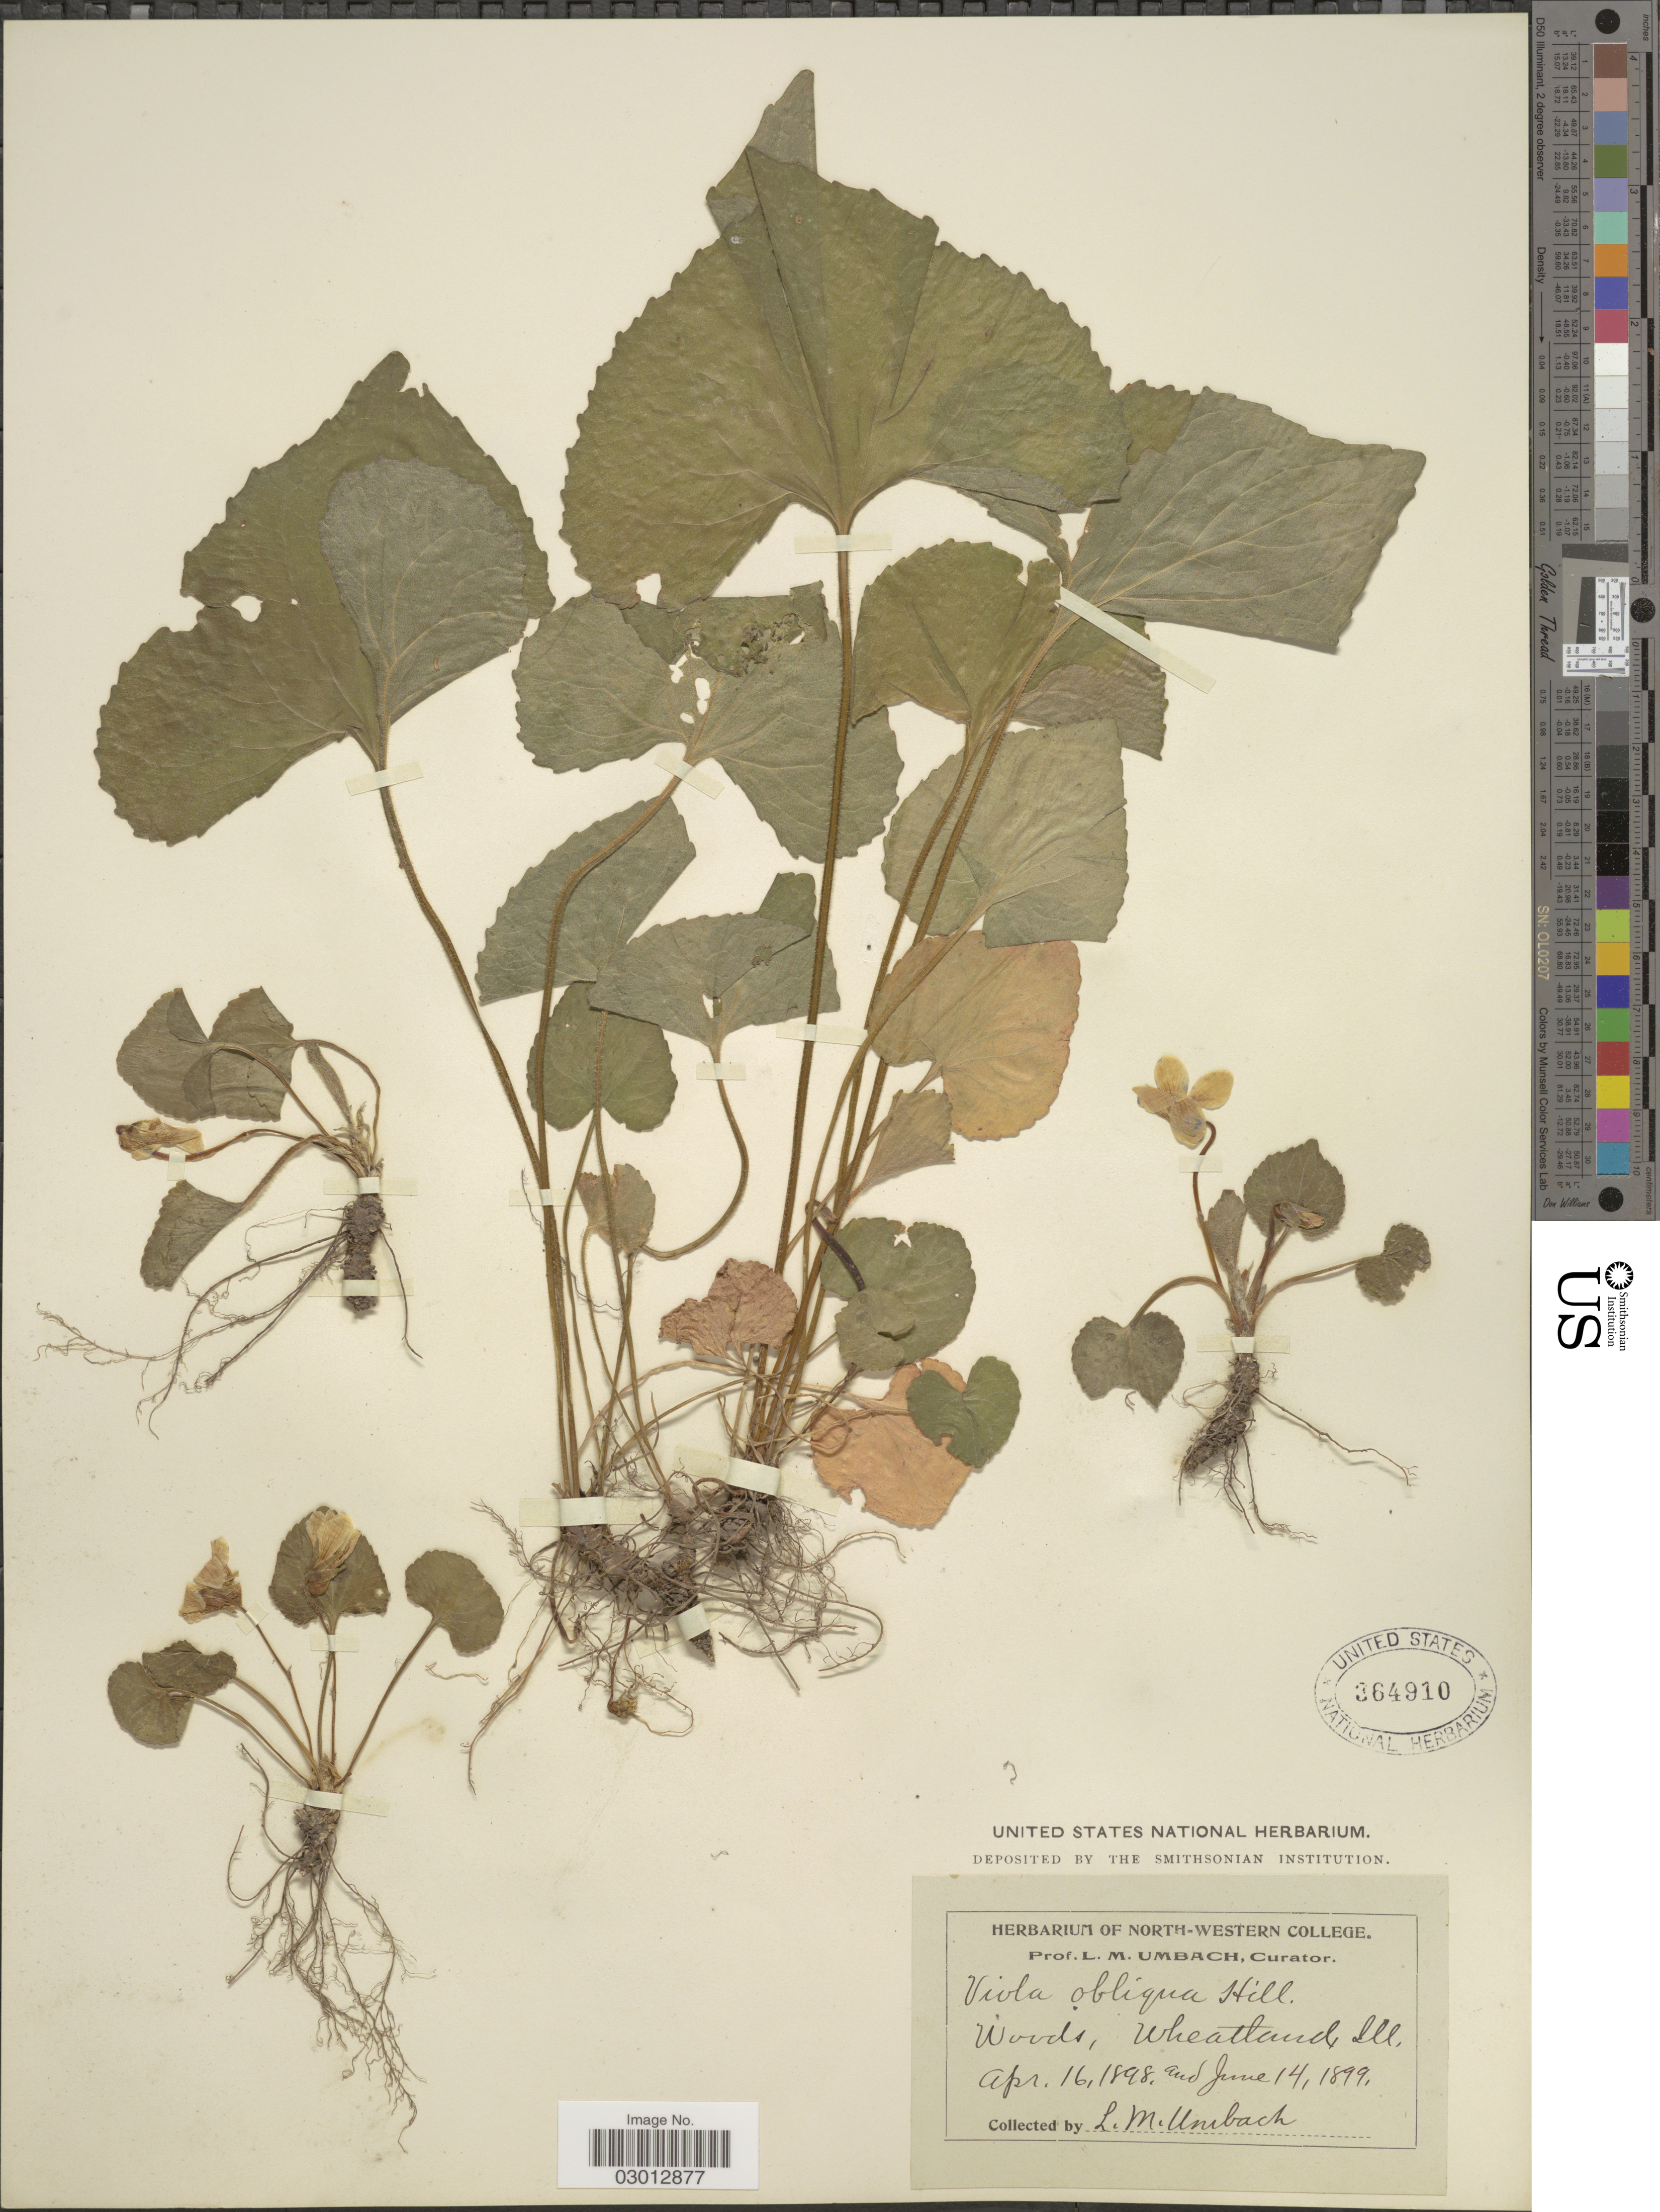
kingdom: Plantae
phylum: Tracheophyta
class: Magnoliopsida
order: Malpighiales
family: Violaceae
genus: Viola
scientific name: Viola papilionacea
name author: Pursh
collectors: L. M. Umbach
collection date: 1898-04-16/1899-06-14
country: United States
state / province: Illinois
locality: Wheatland, Ill.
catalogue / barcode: US 364910